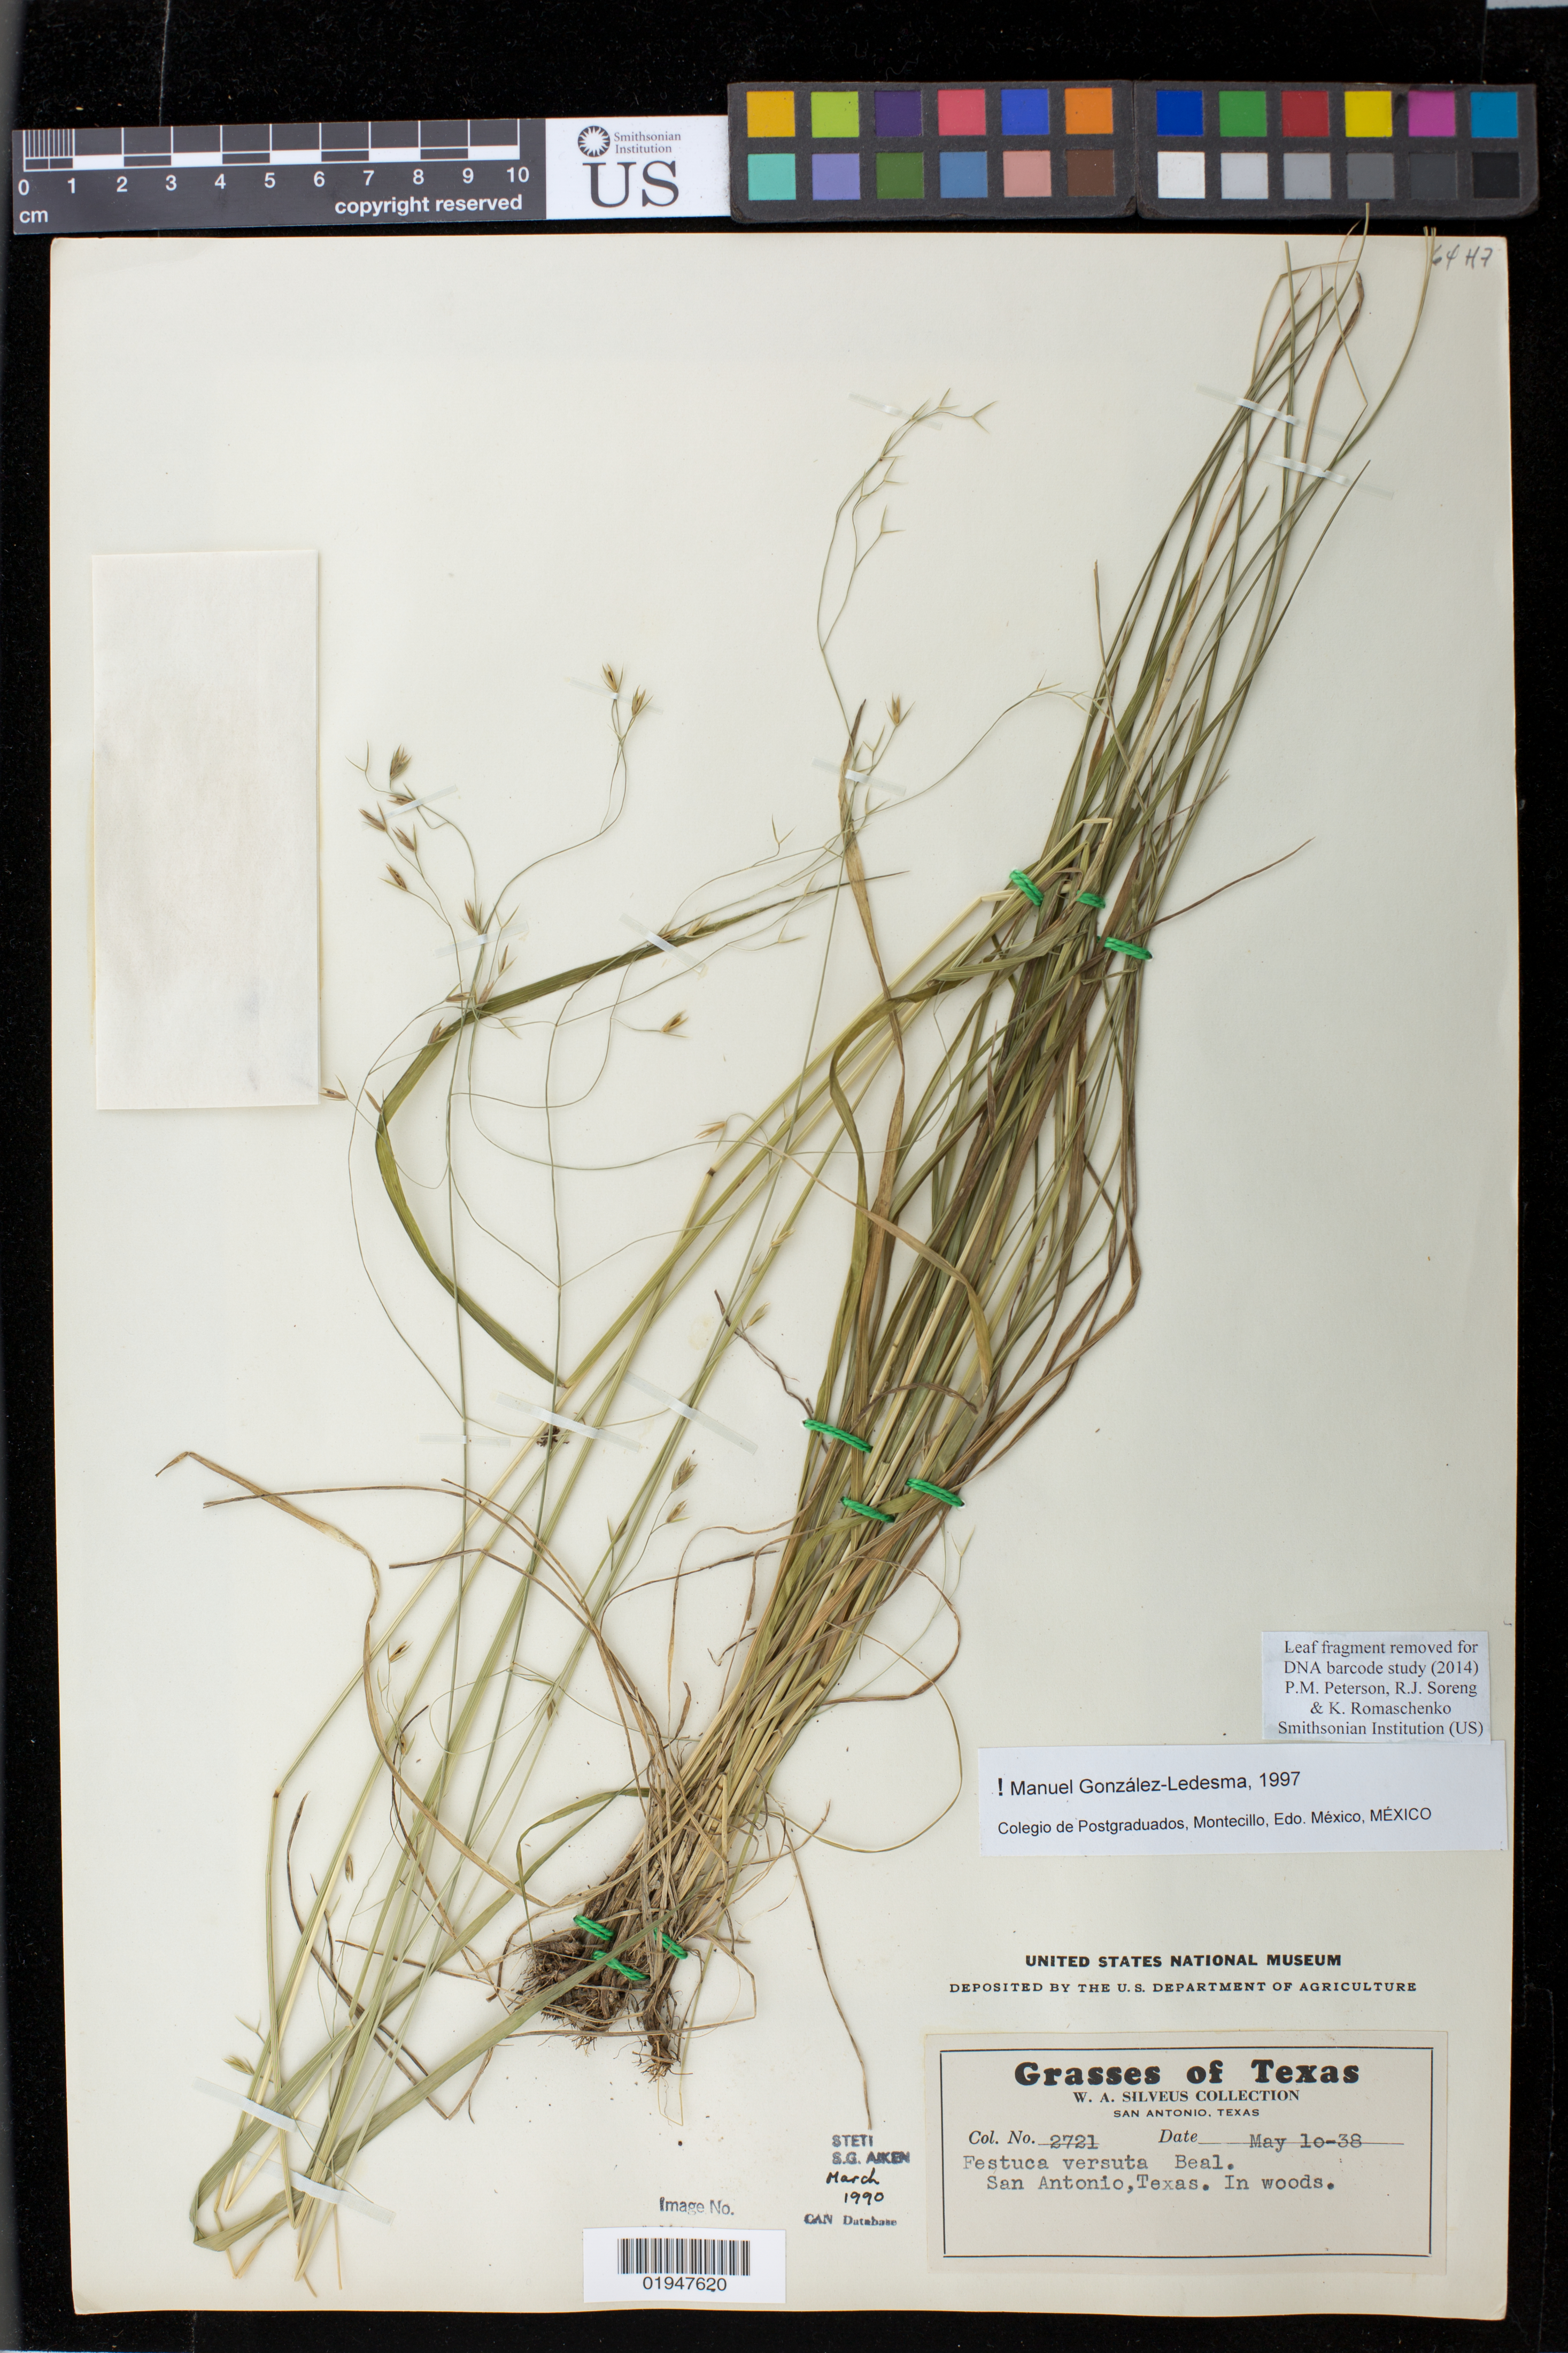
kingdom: Plantae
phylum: Tracheophyta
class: Liliopsida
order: Poales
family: Poaceae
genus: Festuca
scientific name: Festuca versuta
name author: W.J. Beal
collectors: W. Silveus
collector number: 2721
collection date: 1938-05-10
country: United States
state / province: Texas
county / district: Bexar County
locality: San Antonio